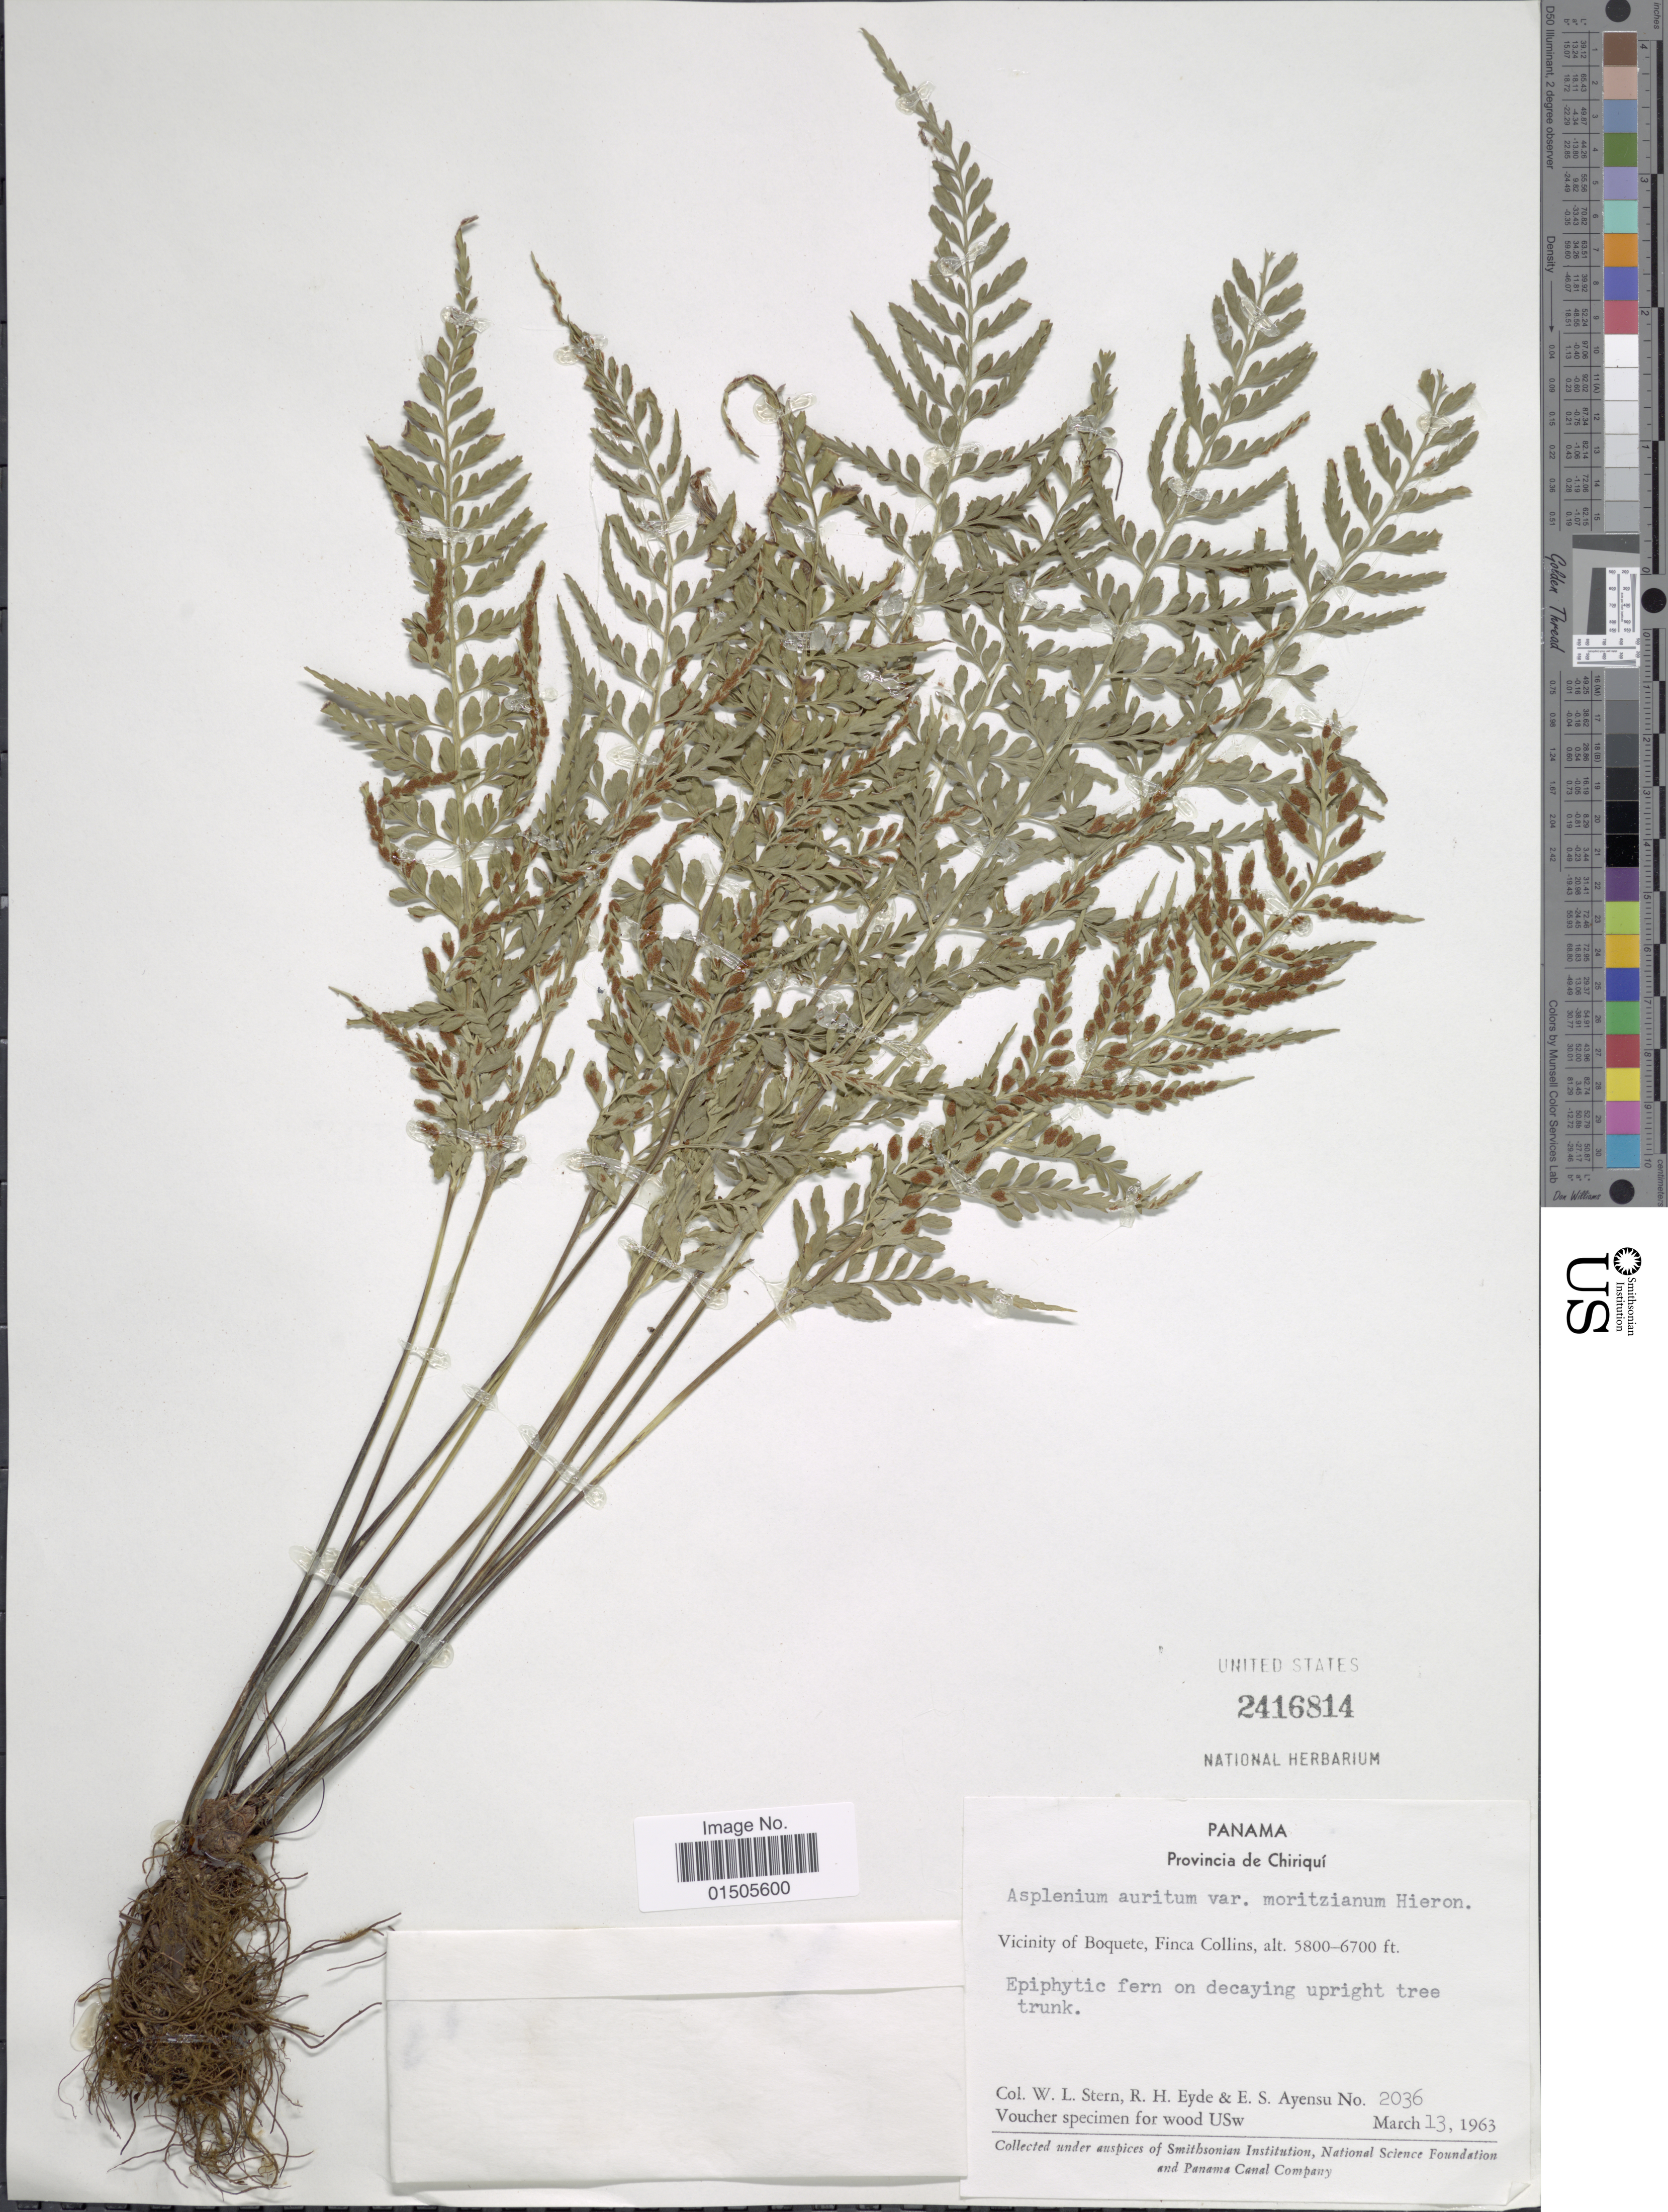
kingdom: Plantae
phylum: Tracheophyta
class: Polypodiopsida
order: Polypodiales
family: Aspleniaceae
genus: Asplenium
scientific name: Asplenium auritum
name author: Sw.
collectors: W. L. Stern, R. H. Eyde & E. S. Ayensu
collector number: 2036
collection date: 1963-03-13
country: Panama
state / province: Chiriqui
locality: Vicinity of Boquete, Finca Collins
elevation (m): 1768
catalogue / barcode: US 2416814